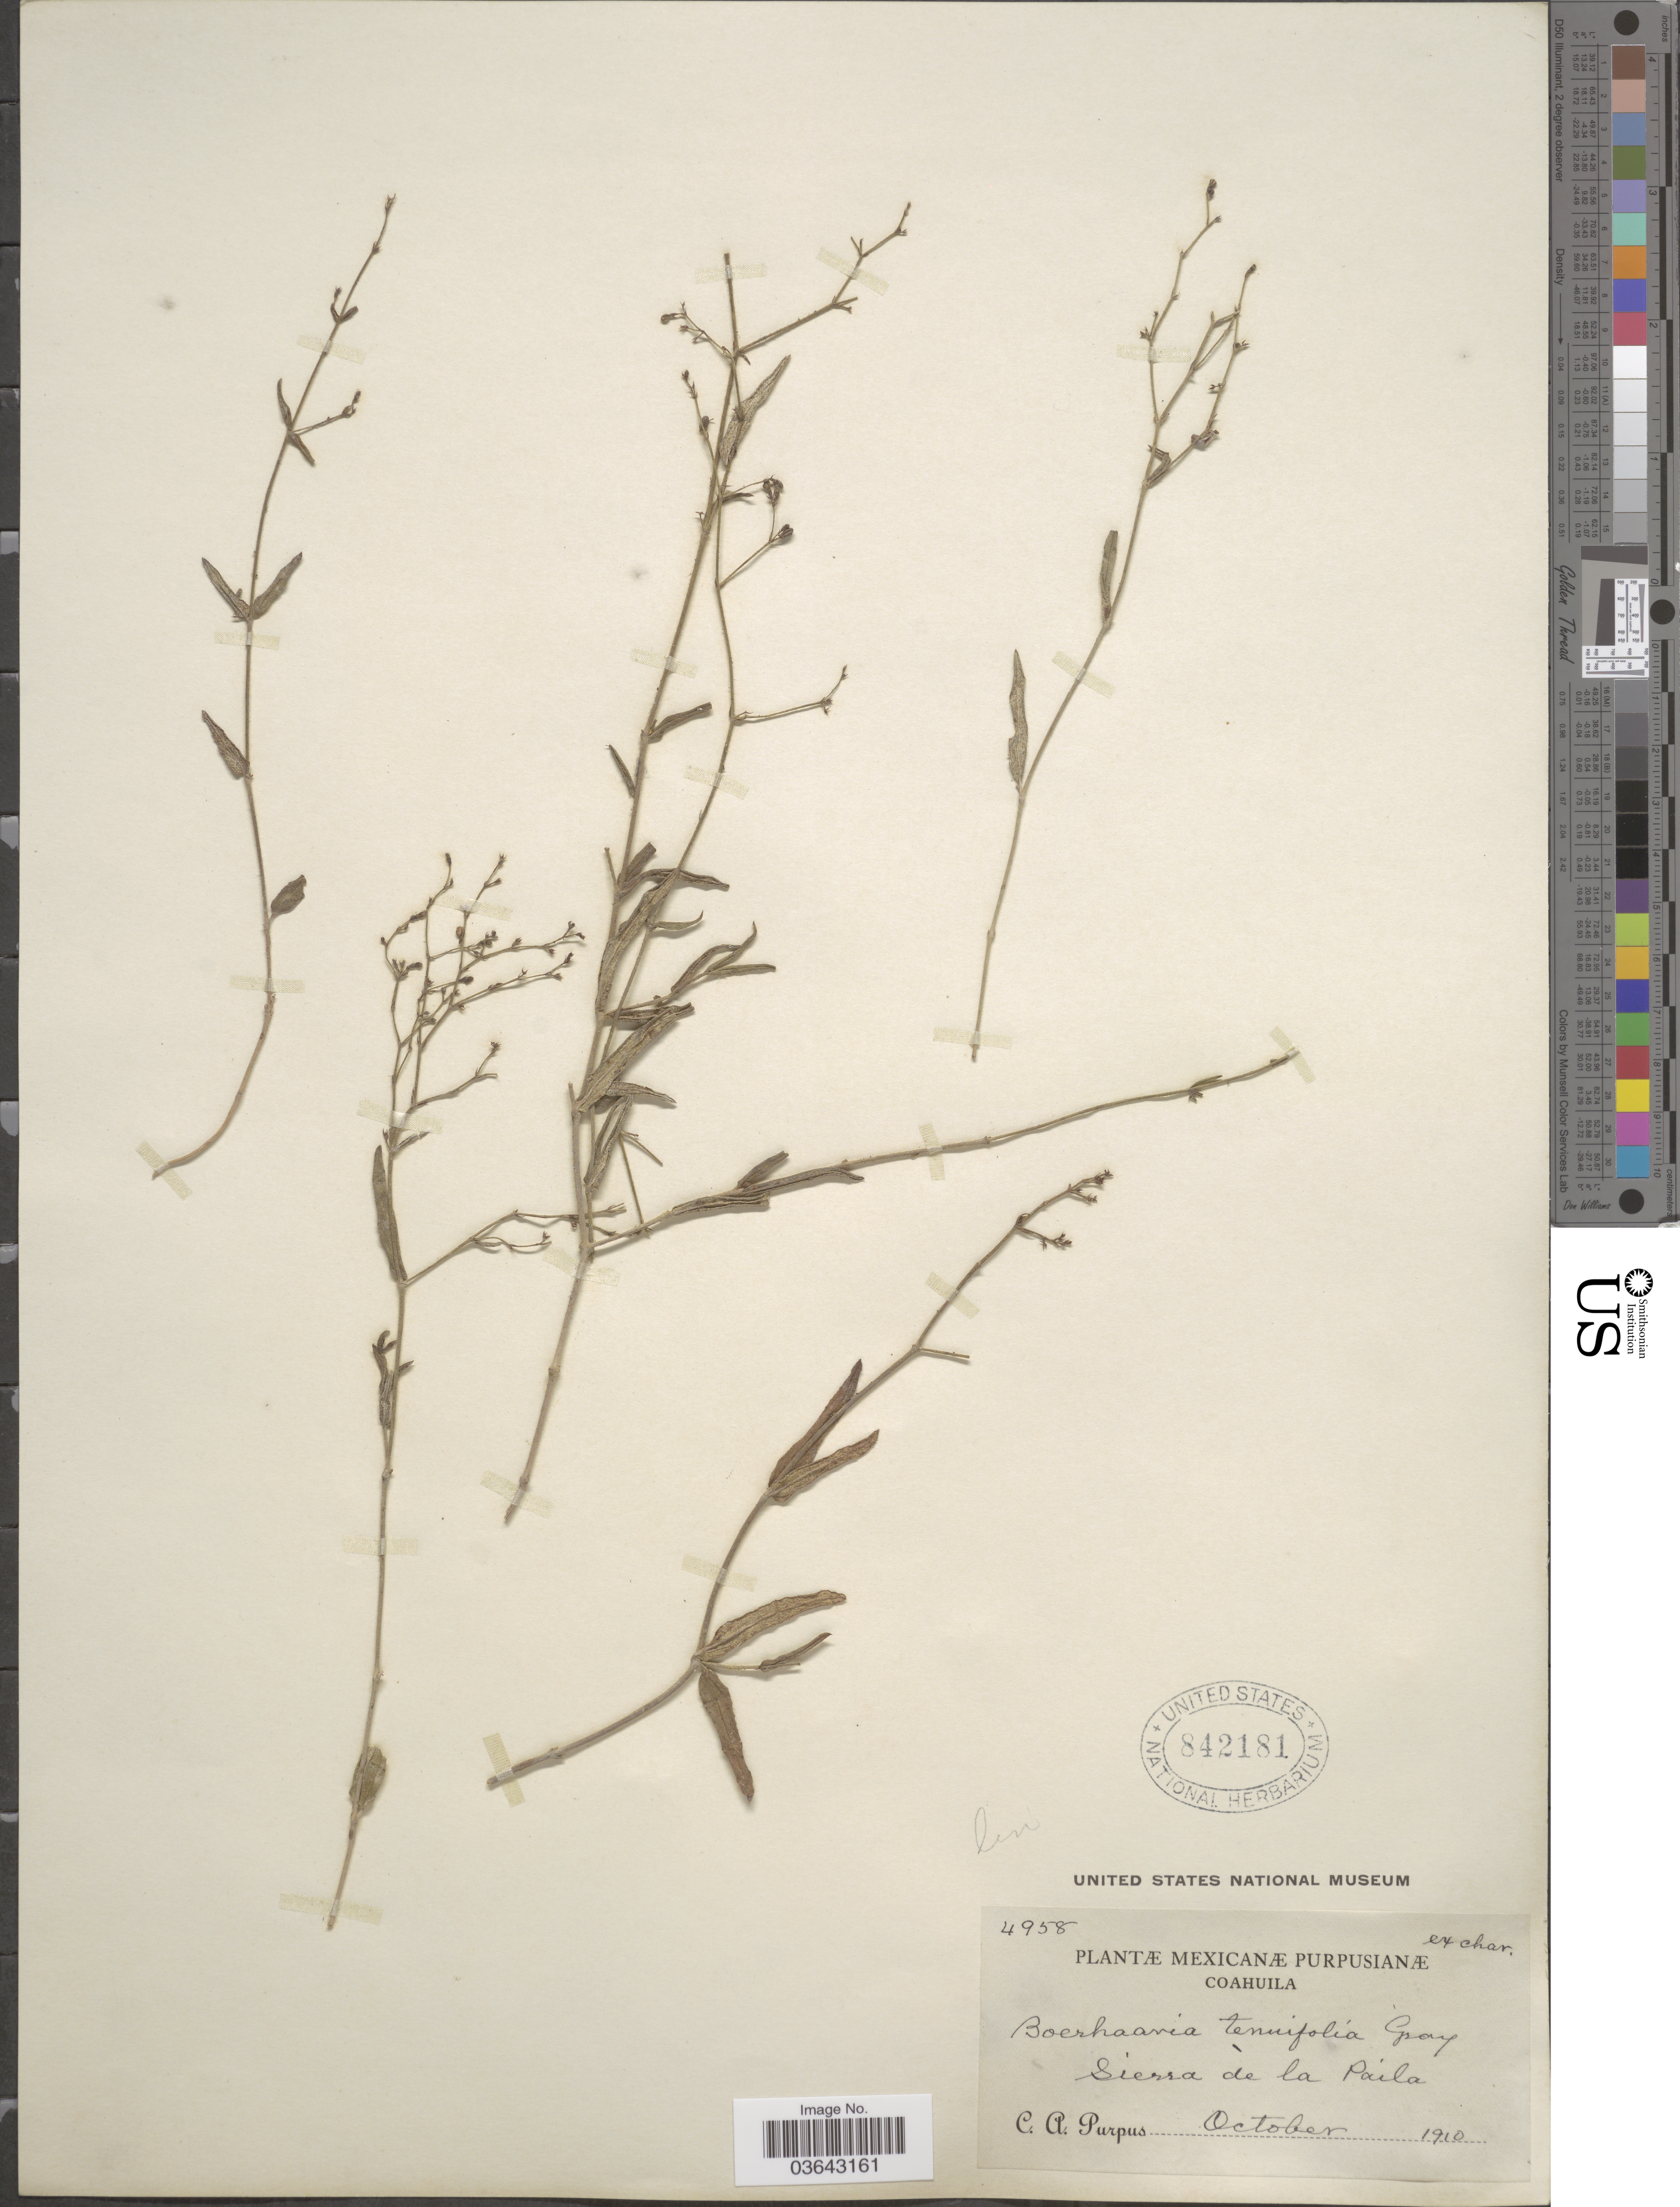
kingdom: Plantae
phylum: Tracheophyta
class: Magnoliopsida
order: Caryophyllales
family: Nyctaginaceae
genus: Boerhavia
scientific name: Boerhavia linearifolia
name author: A. Gray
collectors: C. A. Purpus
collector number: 4958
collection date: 1910-10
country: Mexico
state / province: Coahuila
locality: Sierra de la Paila.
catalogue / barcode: US 842181